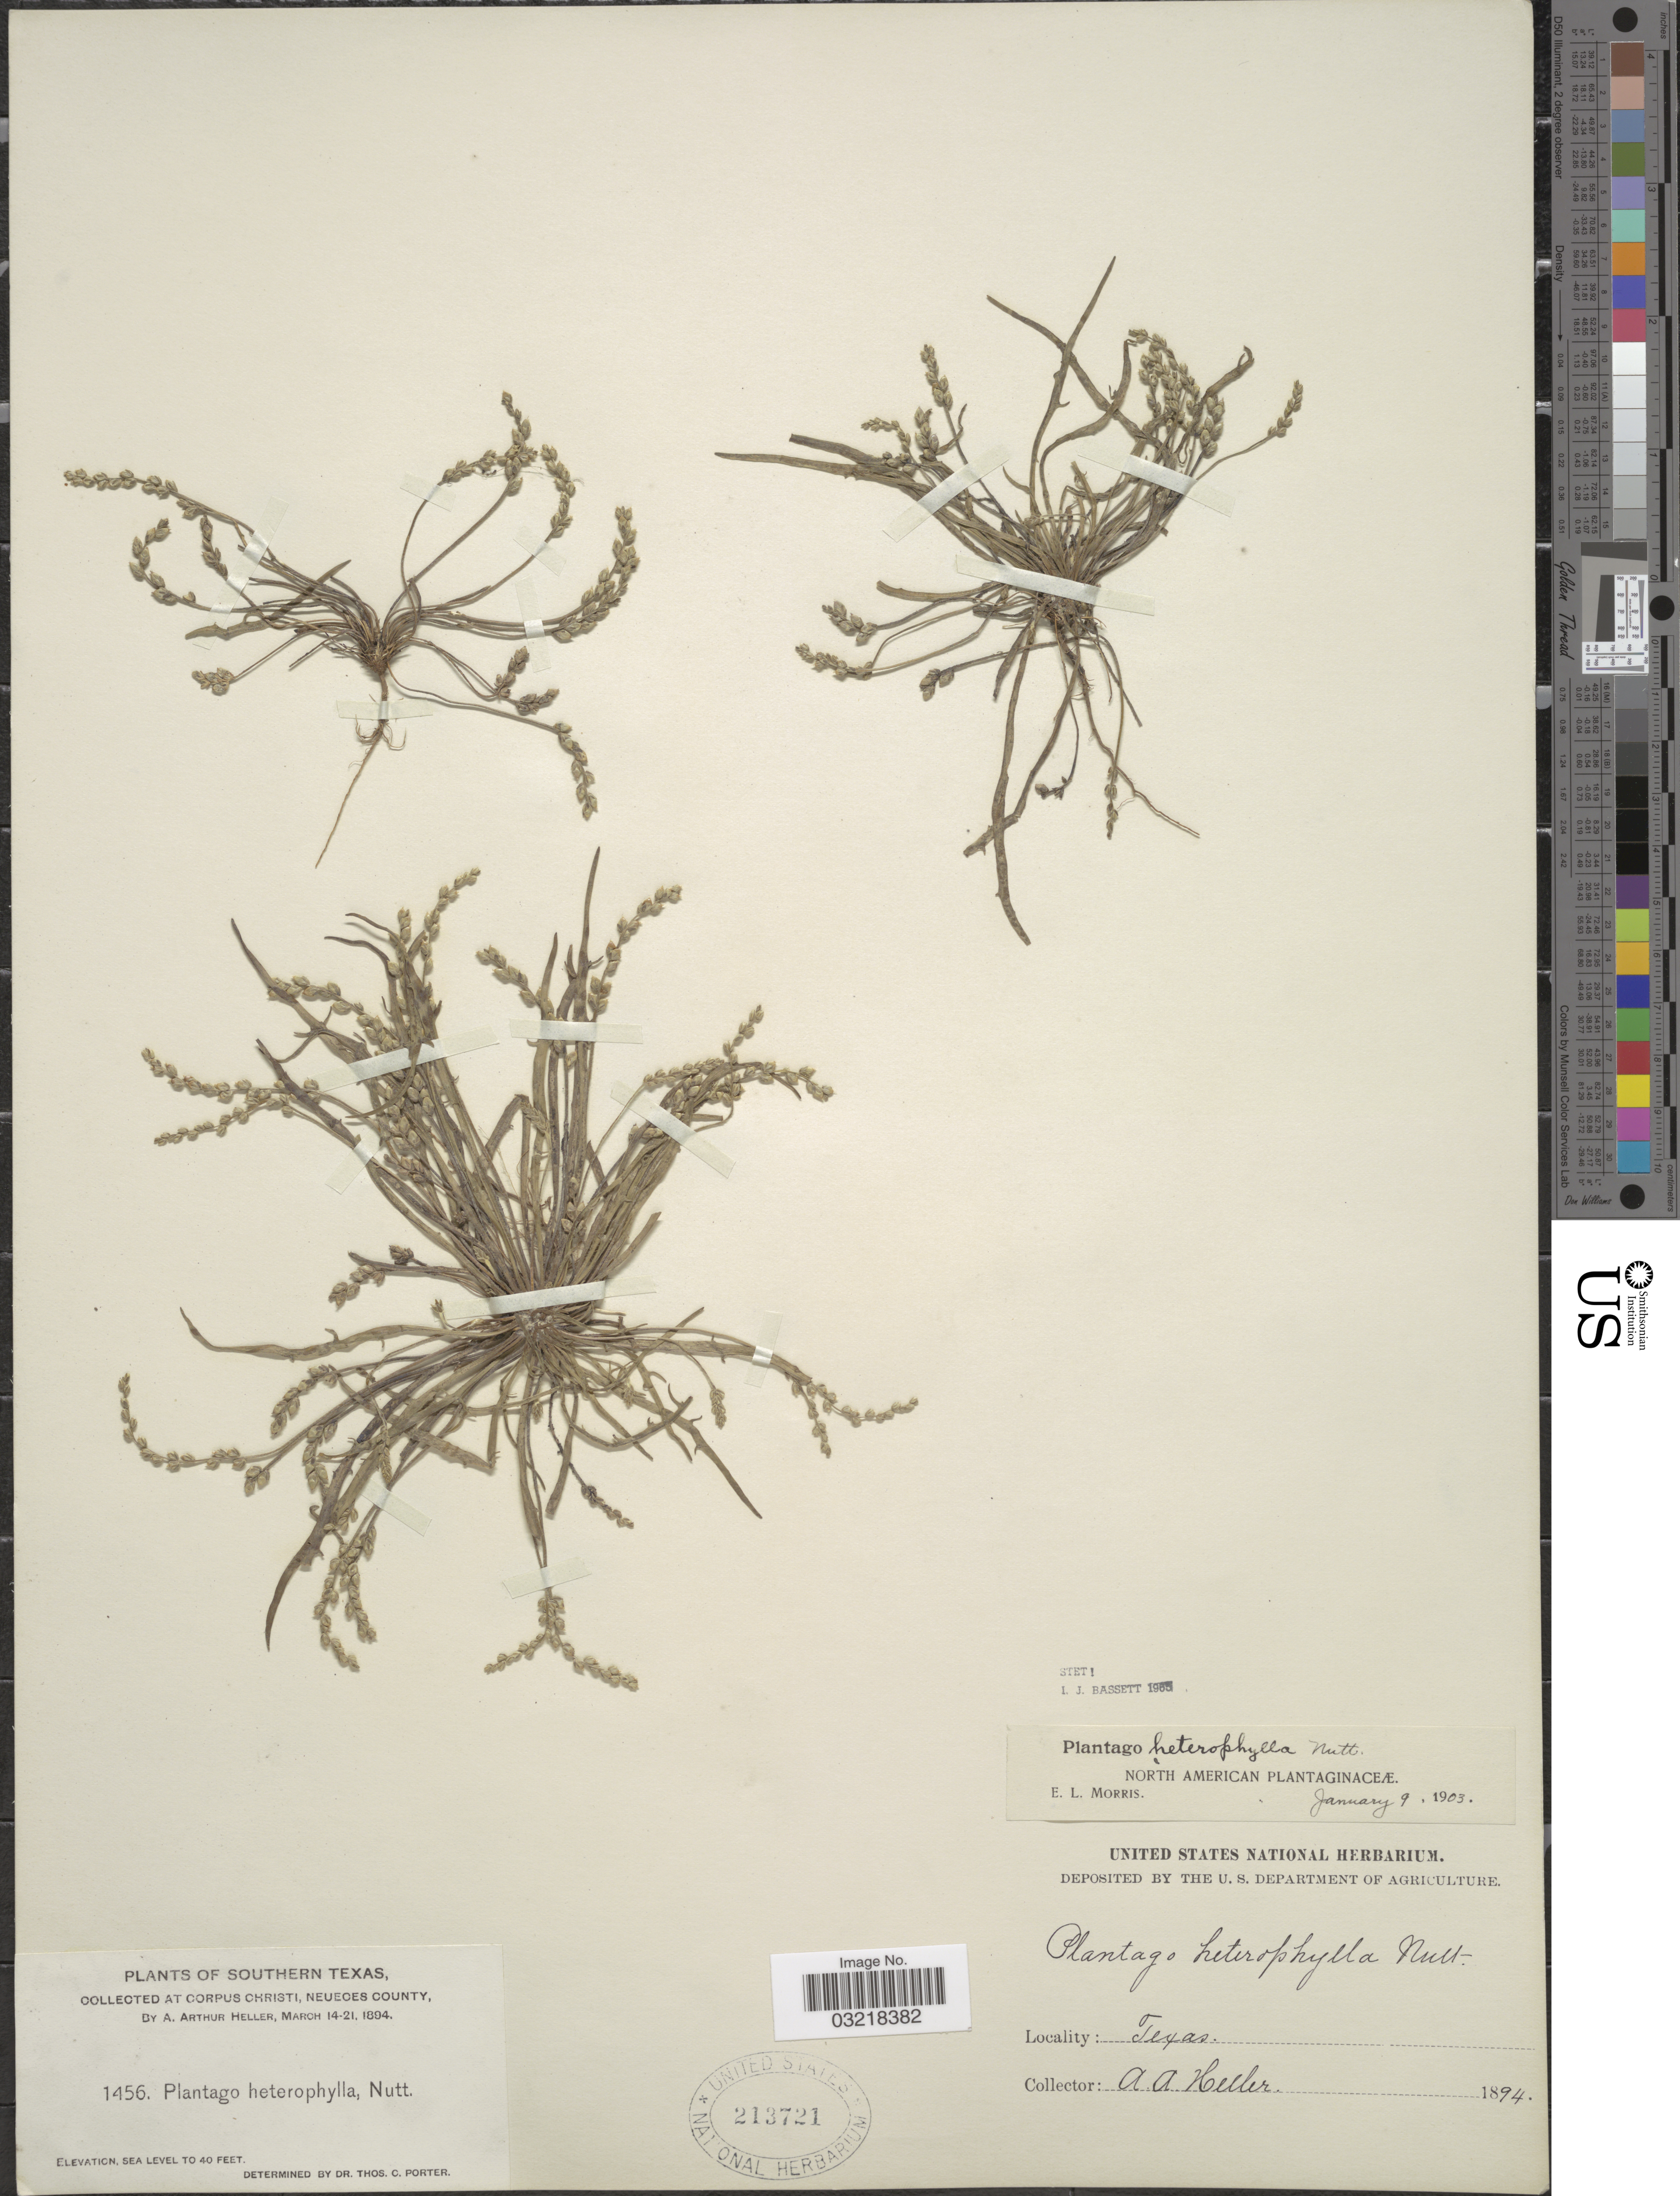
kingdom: Plantae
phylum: Tracheophyta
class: Magnoliopsida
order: Lamiales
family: Plantaginaceae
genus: Plantago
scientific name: Plantago heterophylla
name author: Nutt.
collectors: A. A. Heller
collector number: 1456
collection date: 1894-03-14/1894-03-21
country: United States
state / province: Texas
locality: Southern Texas. At Corpus Christi, Neueces County.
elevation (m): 0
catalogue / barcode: US 213721